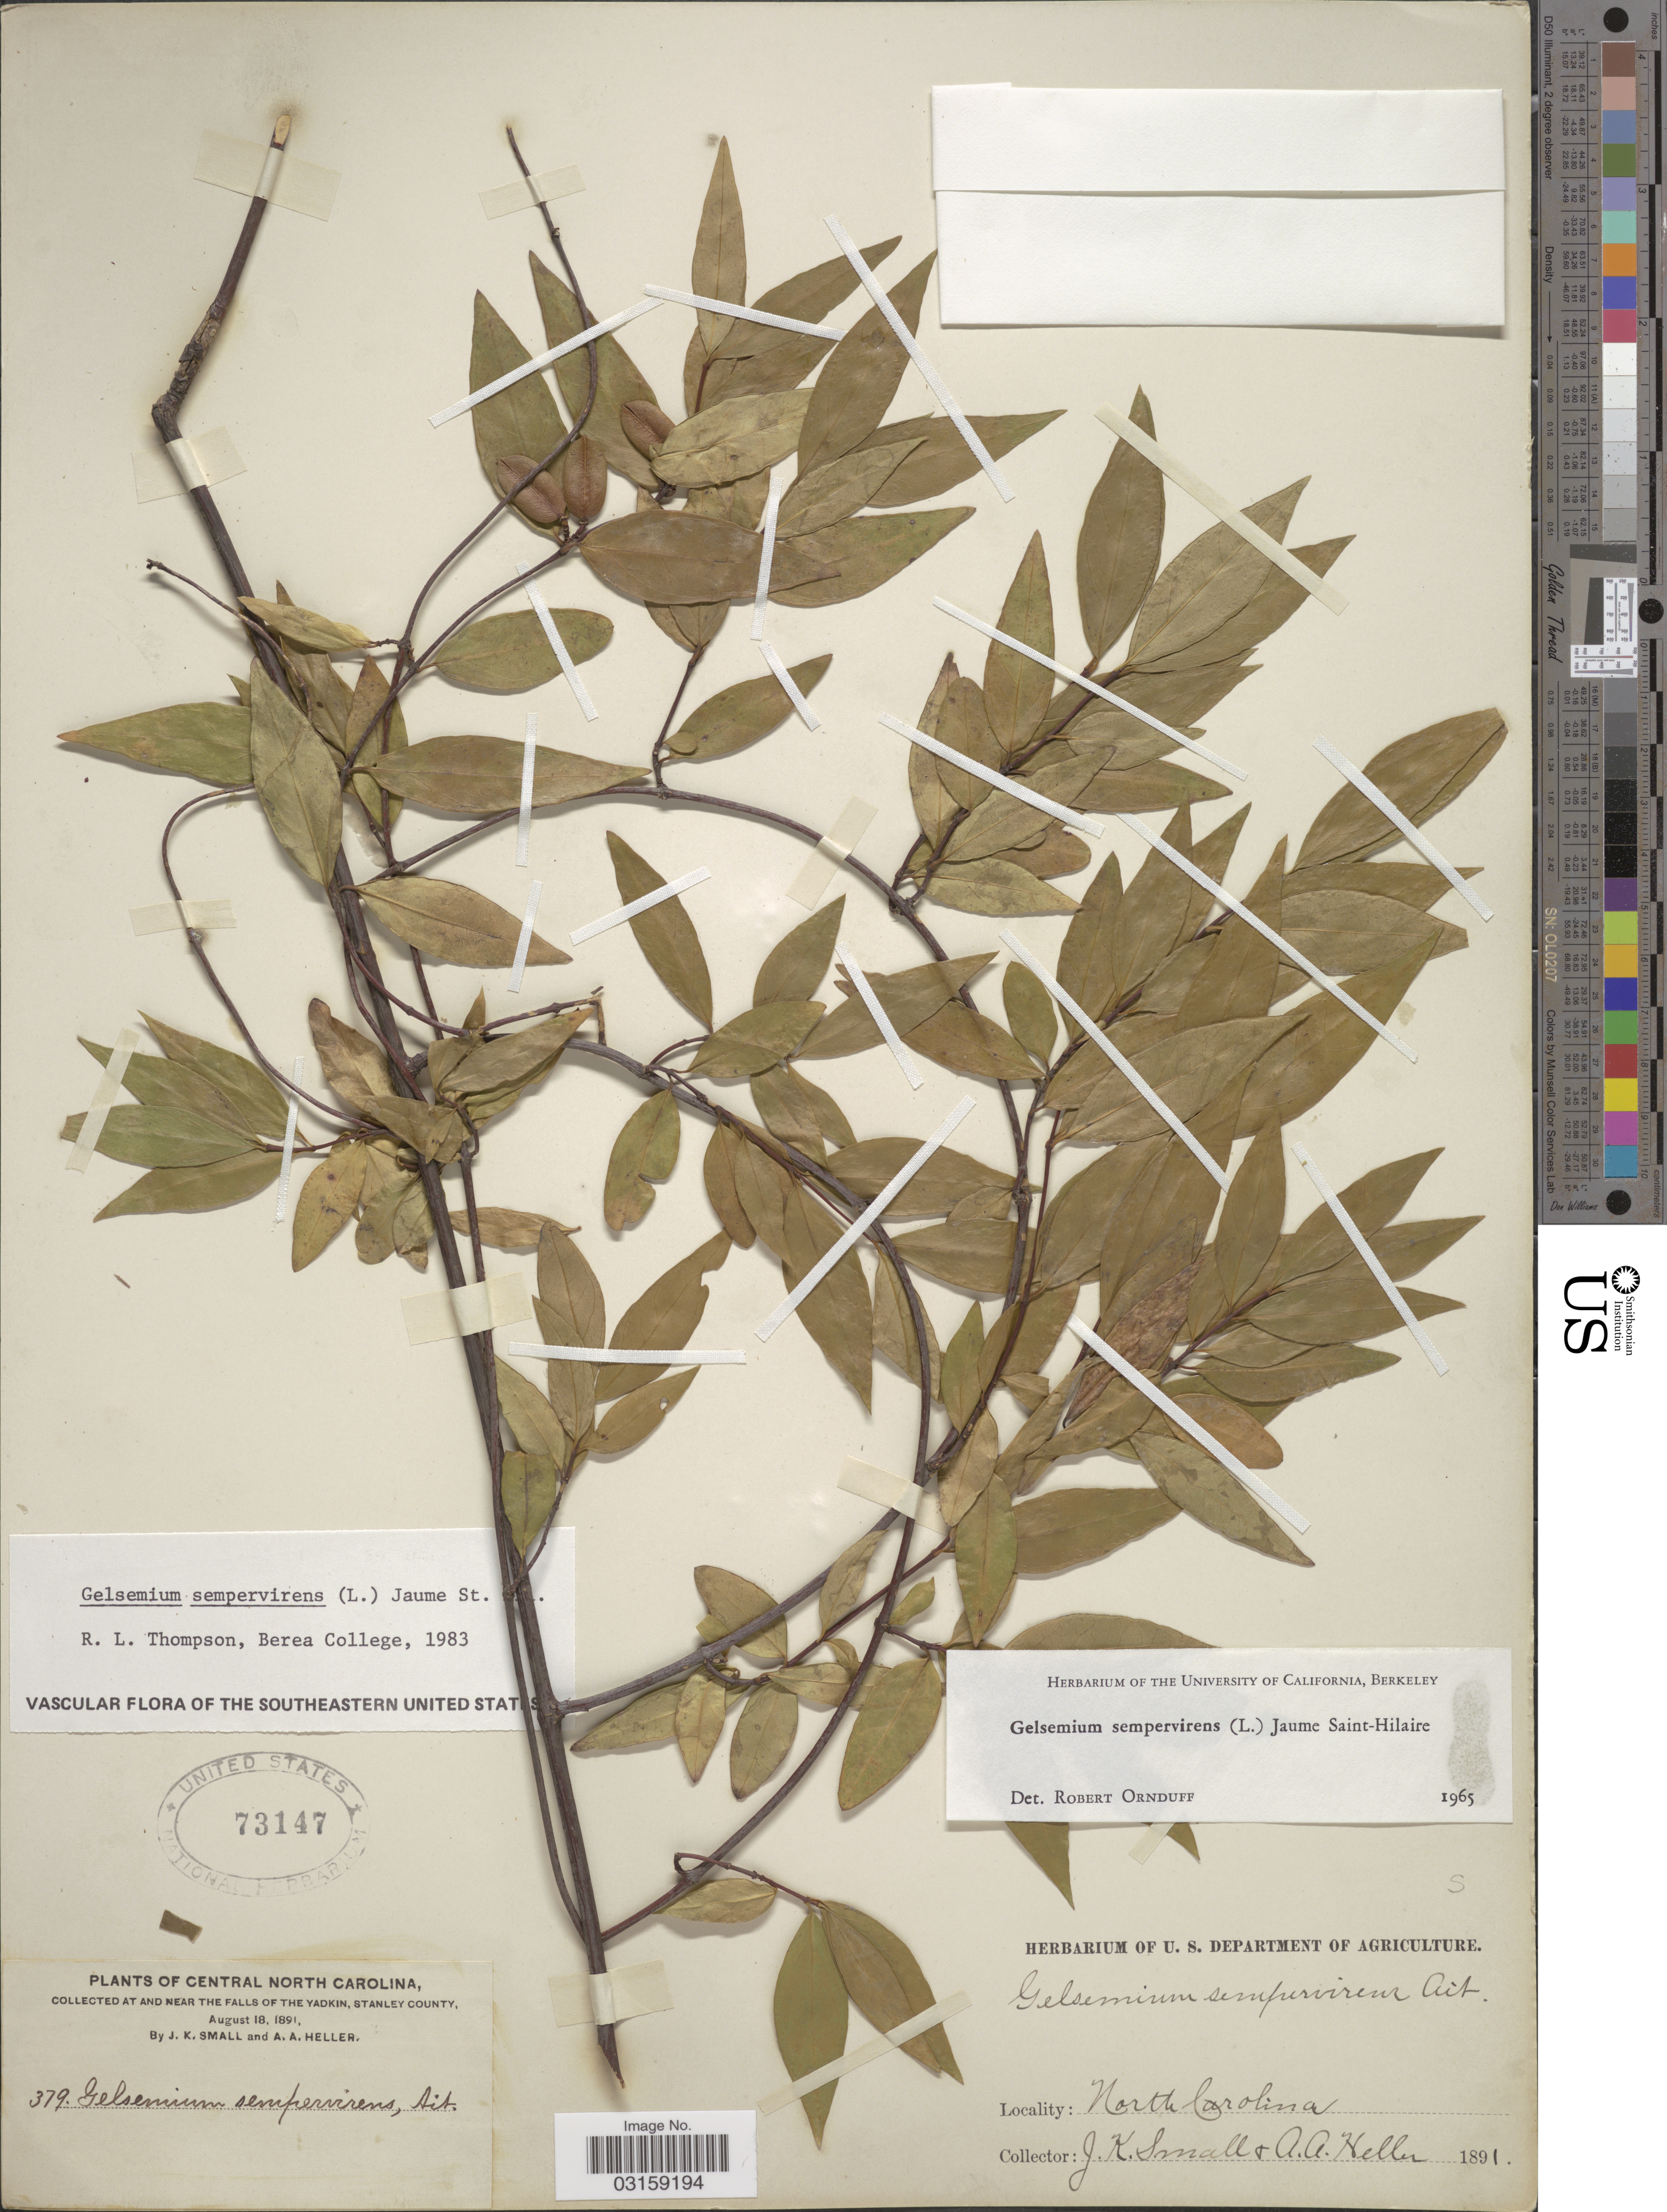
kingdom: Plantae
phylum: Tracheophyta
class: Magnoliopsida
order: Gentianales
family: Gelsemiaceae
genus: Gelsemium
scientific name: Gelsemium sempervirens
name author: (L.) J. St.-Hil.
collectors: J. K. Small & A. A. Heller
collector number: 379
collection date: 1891-08-18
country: United States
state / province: North Carolina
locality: Central North Carolina. Collected at and near the falls of the Yadkin, Stanley County.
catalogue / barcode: US 73147